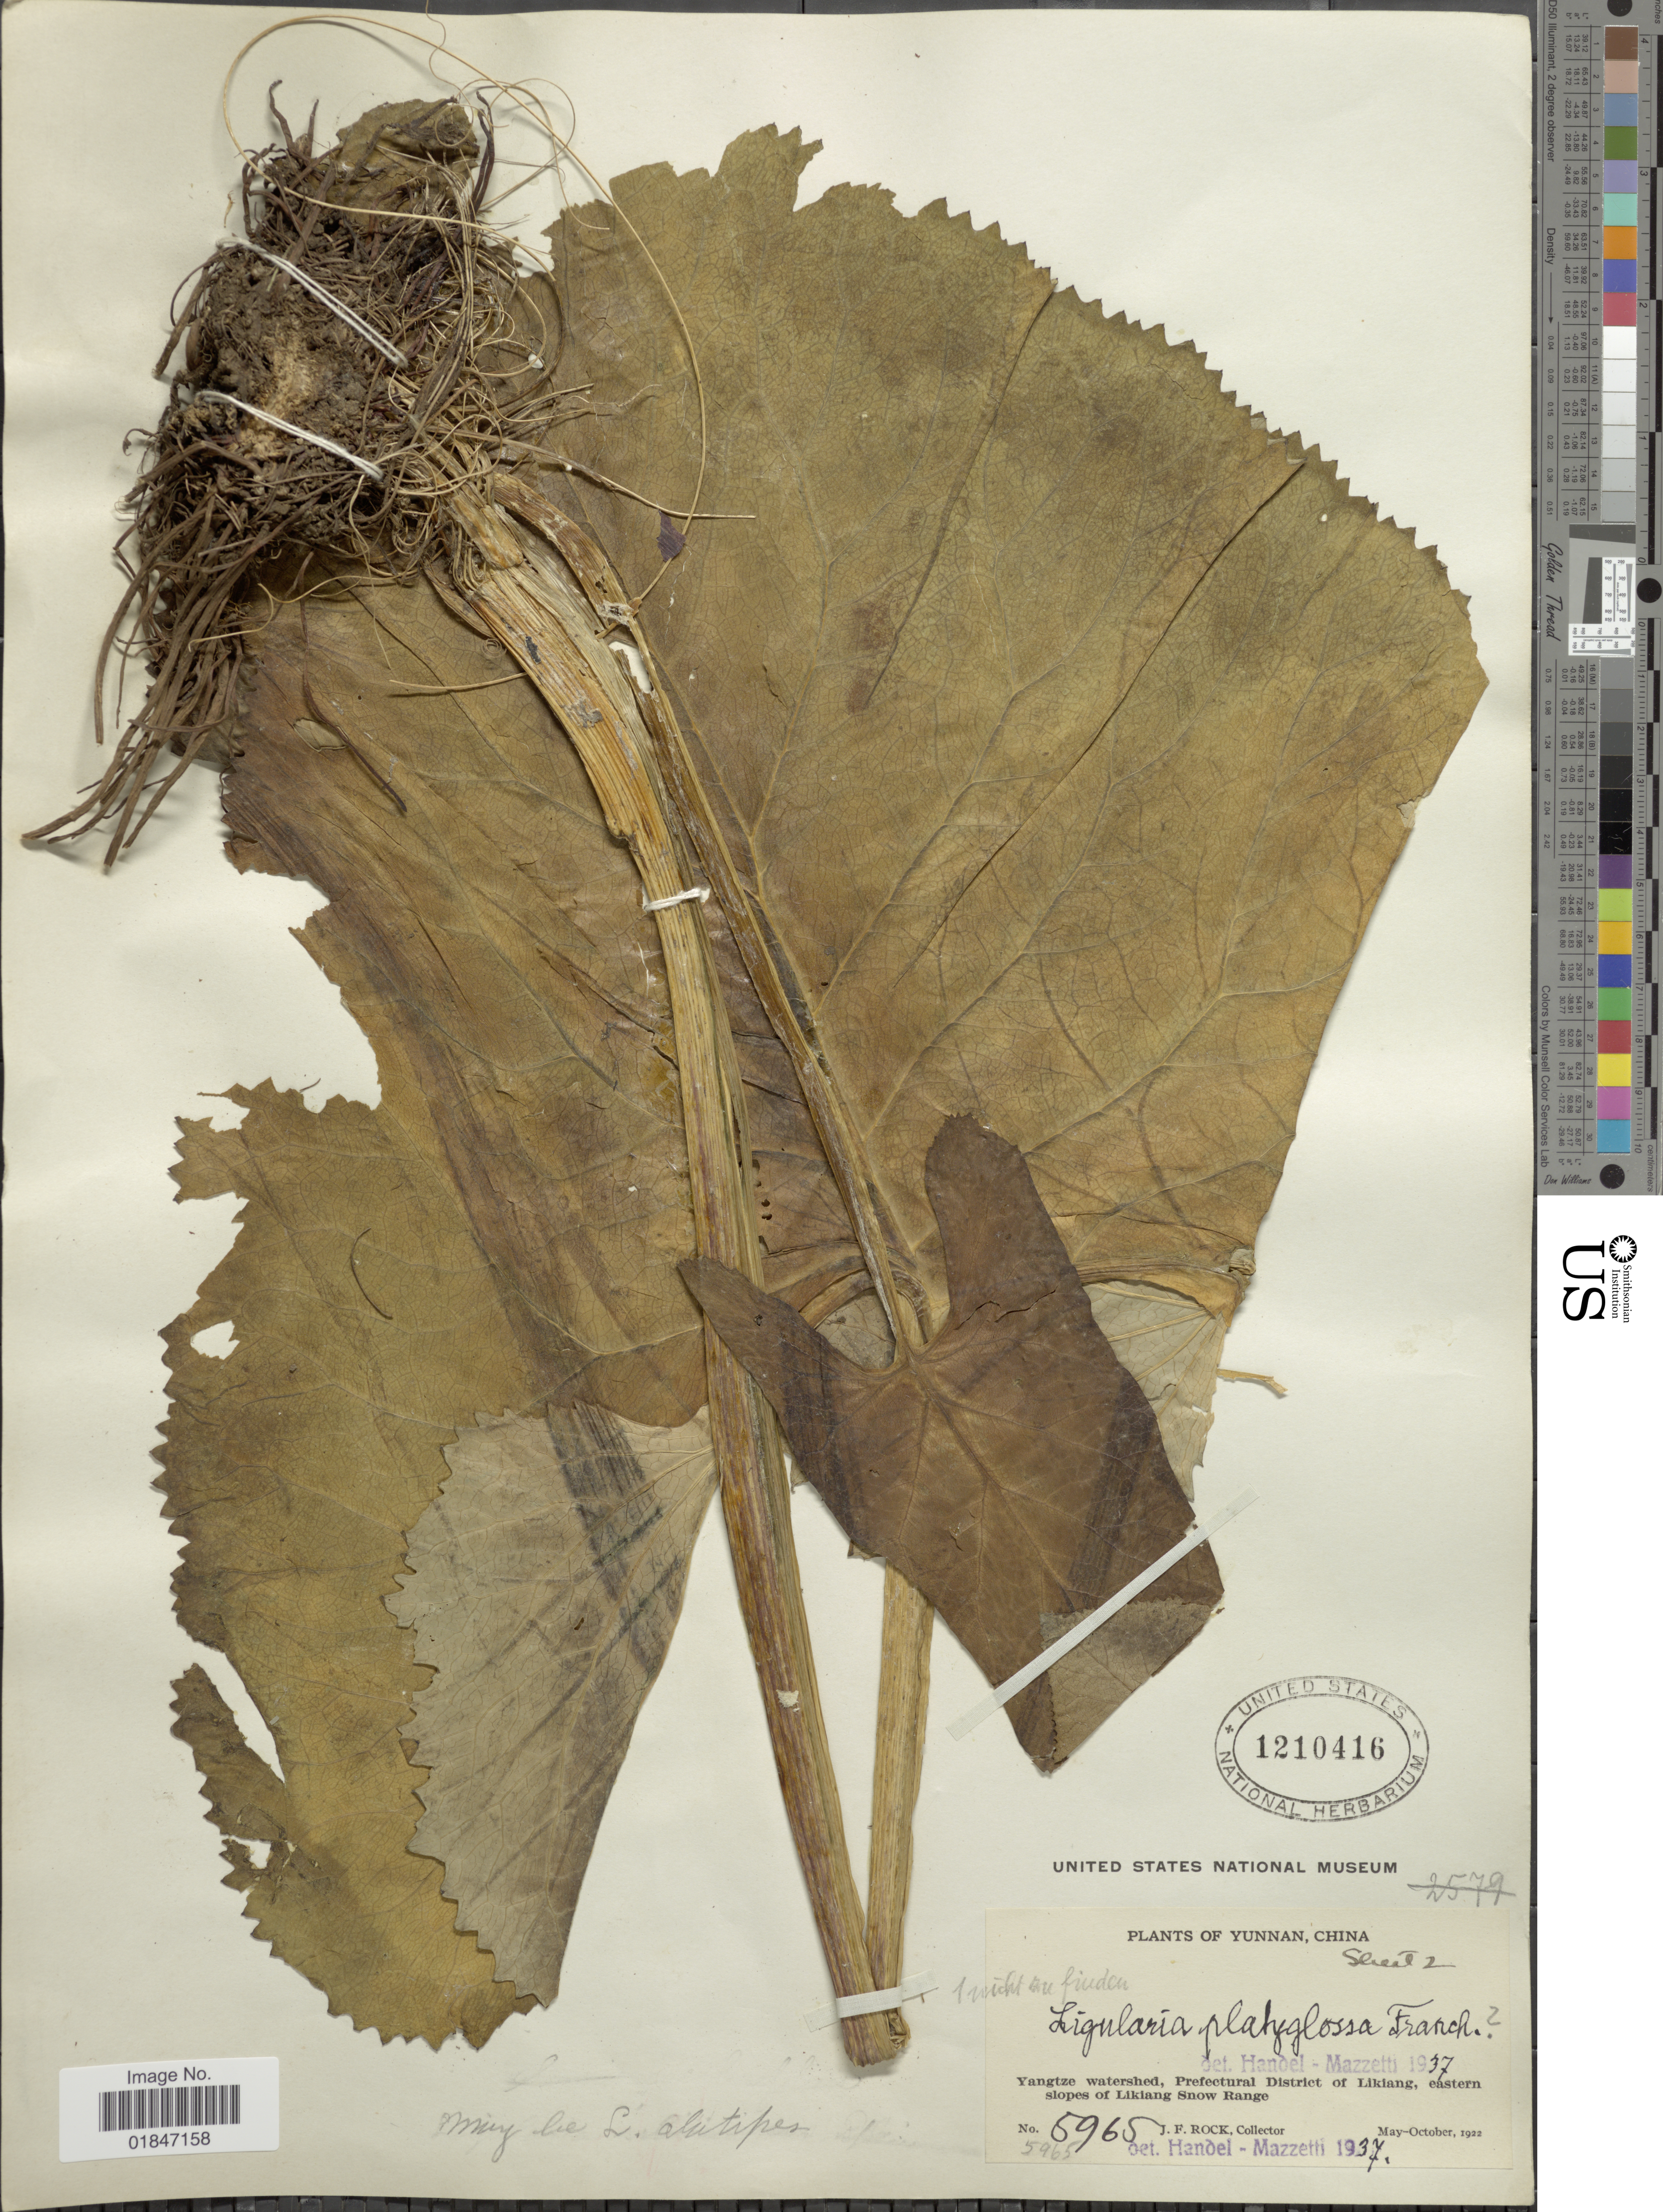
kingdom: Plantae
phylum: Tracheophyta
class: Magnoliopsida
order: Asterales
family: Asteraceae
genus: Ligularia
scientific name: Ligularia alatipes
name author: Hand.-Mazz.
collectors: J. Rock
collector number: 5965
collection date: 1922-05/1922-10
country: China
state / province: Yunnan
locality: Yunnan, China. Yangtze watershed, Prefectual District of Likiang, eastern slopes of Likiang Snow Range.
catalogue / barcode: US 1210416